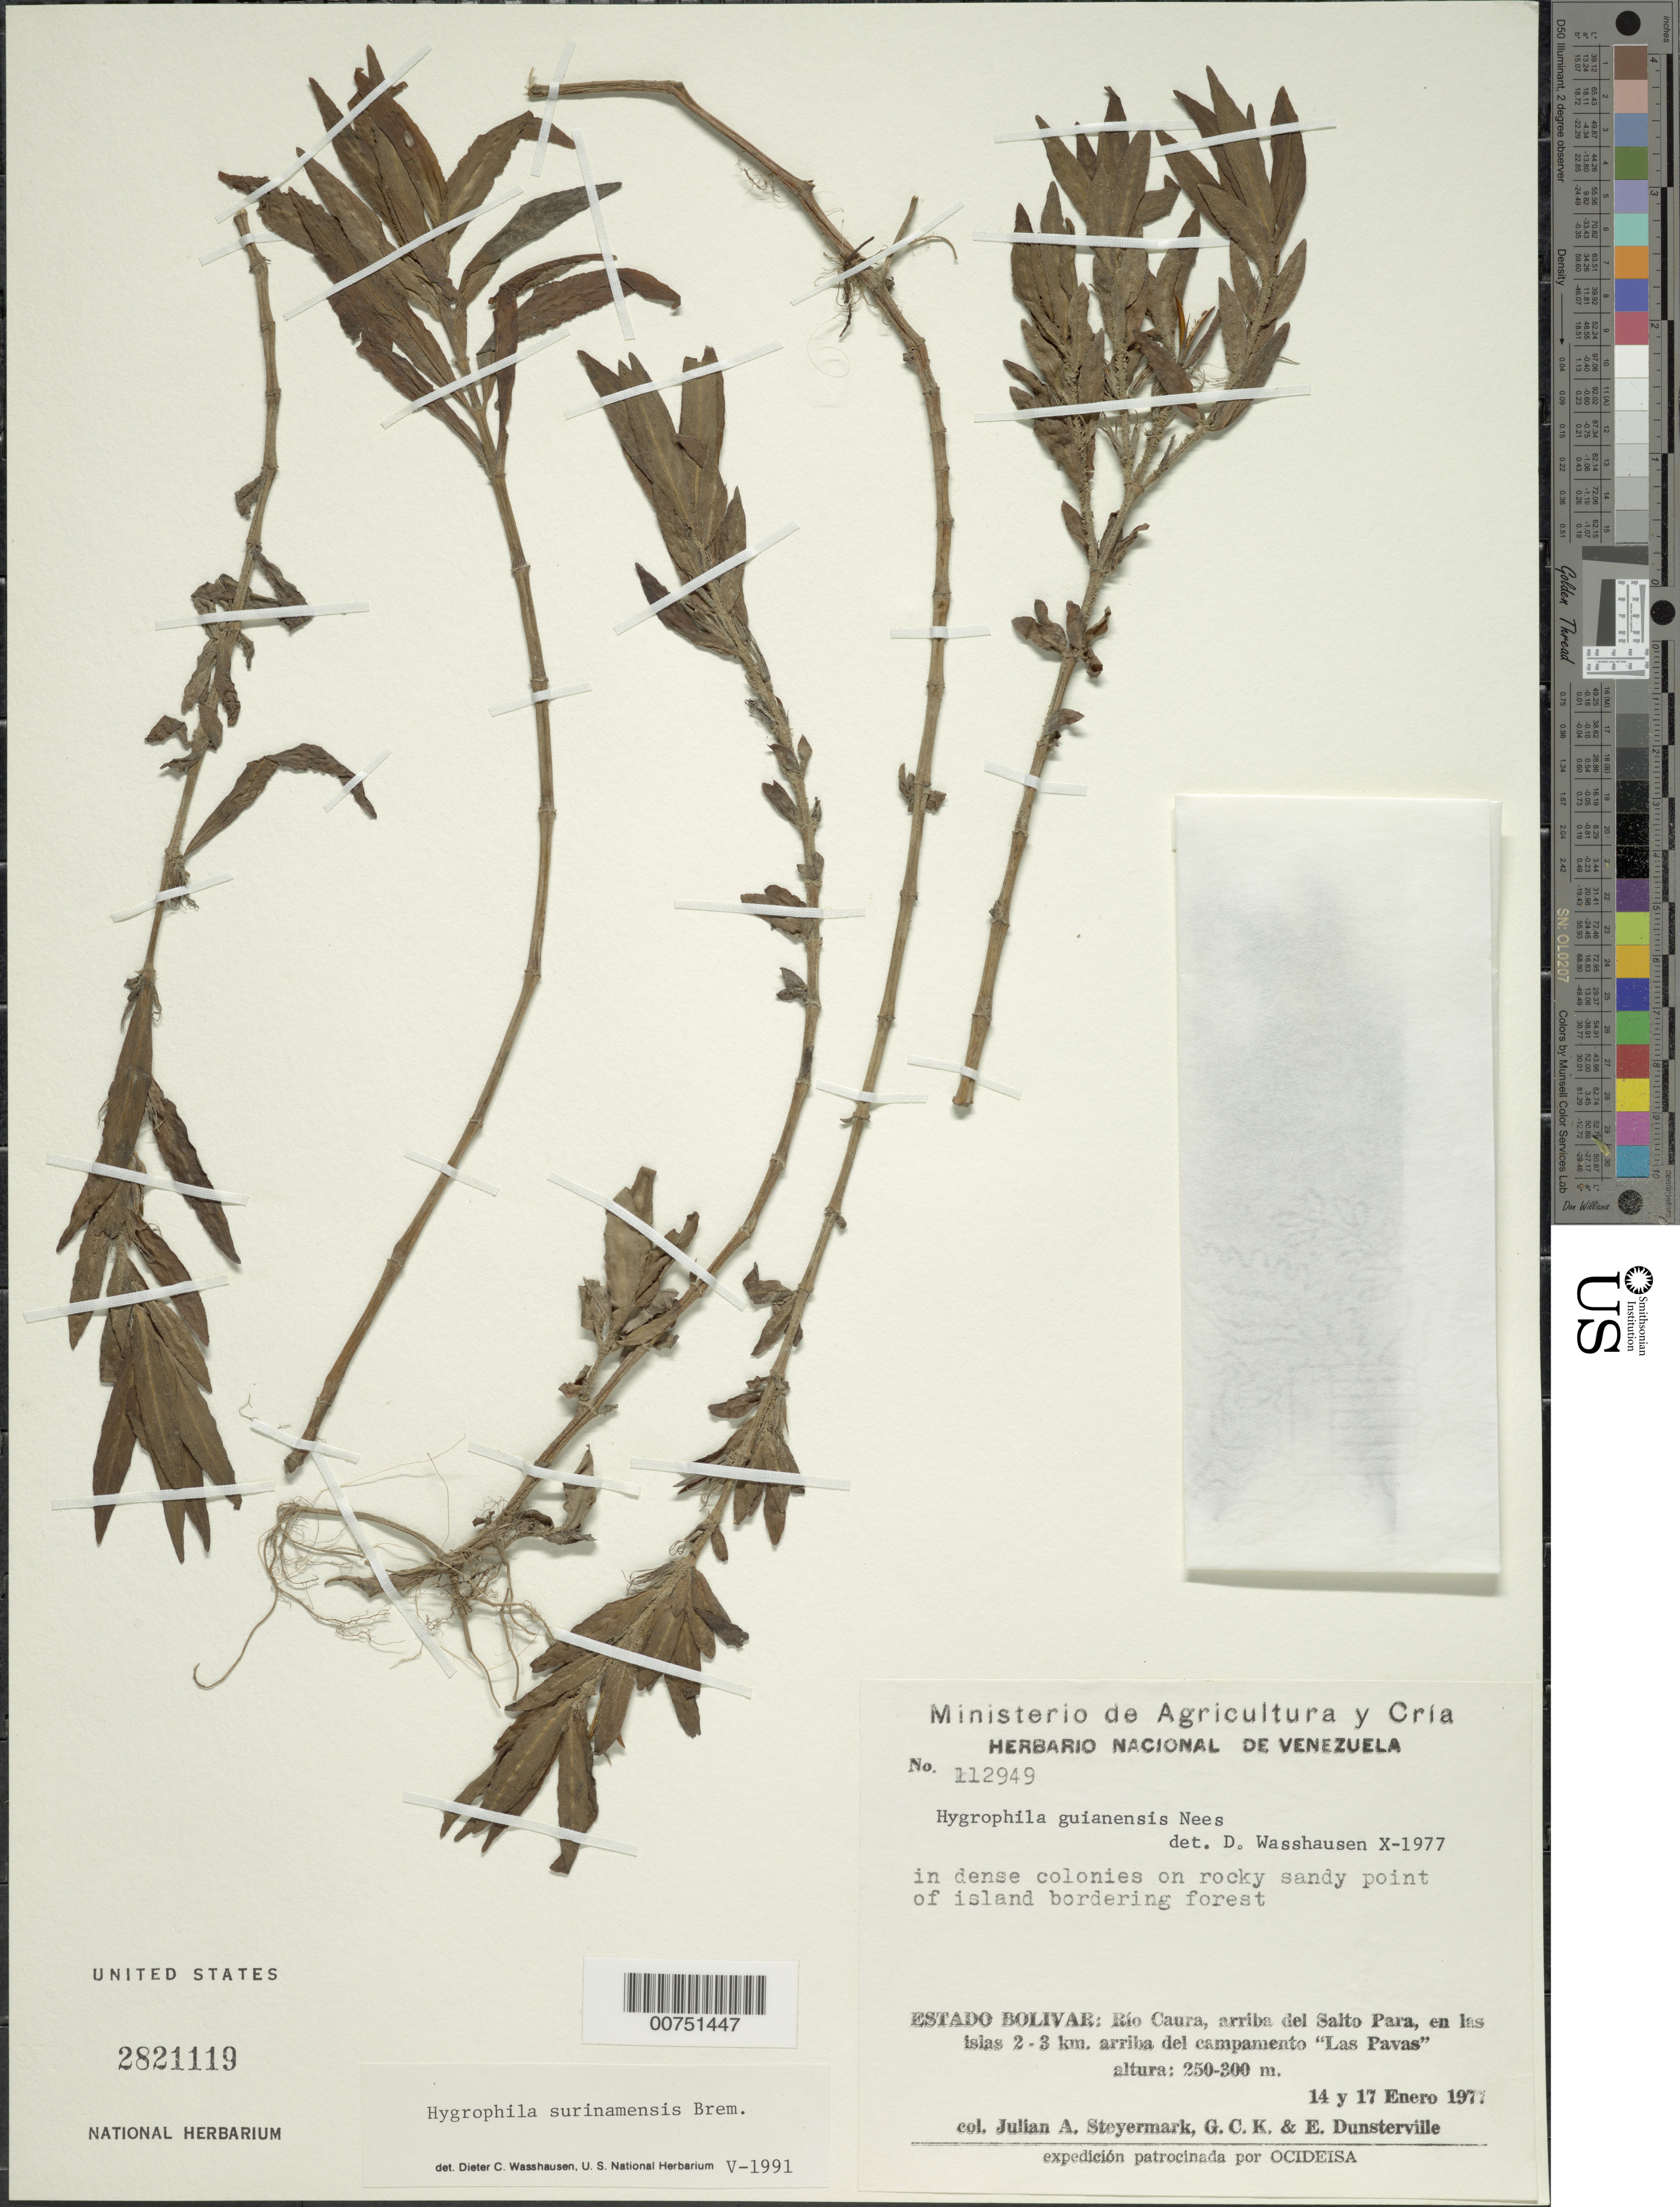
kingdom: Plantae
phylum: Tracheophyta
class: Magnoliopsida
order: Lamiales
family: Acanthaceae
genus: Hygrophila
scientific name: Hygrophila surinamensis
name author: Bremek.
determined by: Wasshausen, Dieter C., (BOT), Smithsonian Institution - National Museum of Natural History (UNITED STATES)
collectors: J. Steyermark, G. C. K. Dunsterville & E. Dunsterville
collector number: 112949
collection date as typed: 14-Jan-77 to 17-Jan-77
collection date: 1977-01-14/1977-01-17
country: Venezuela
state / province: Bolívar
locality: Río Caura, arriba del Salto Para, en las Islas 2-3 km arriba del campamento "Las Pavas"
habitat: Rocky sandy point of island bordering forest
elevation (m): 250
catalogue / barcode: US 2821119